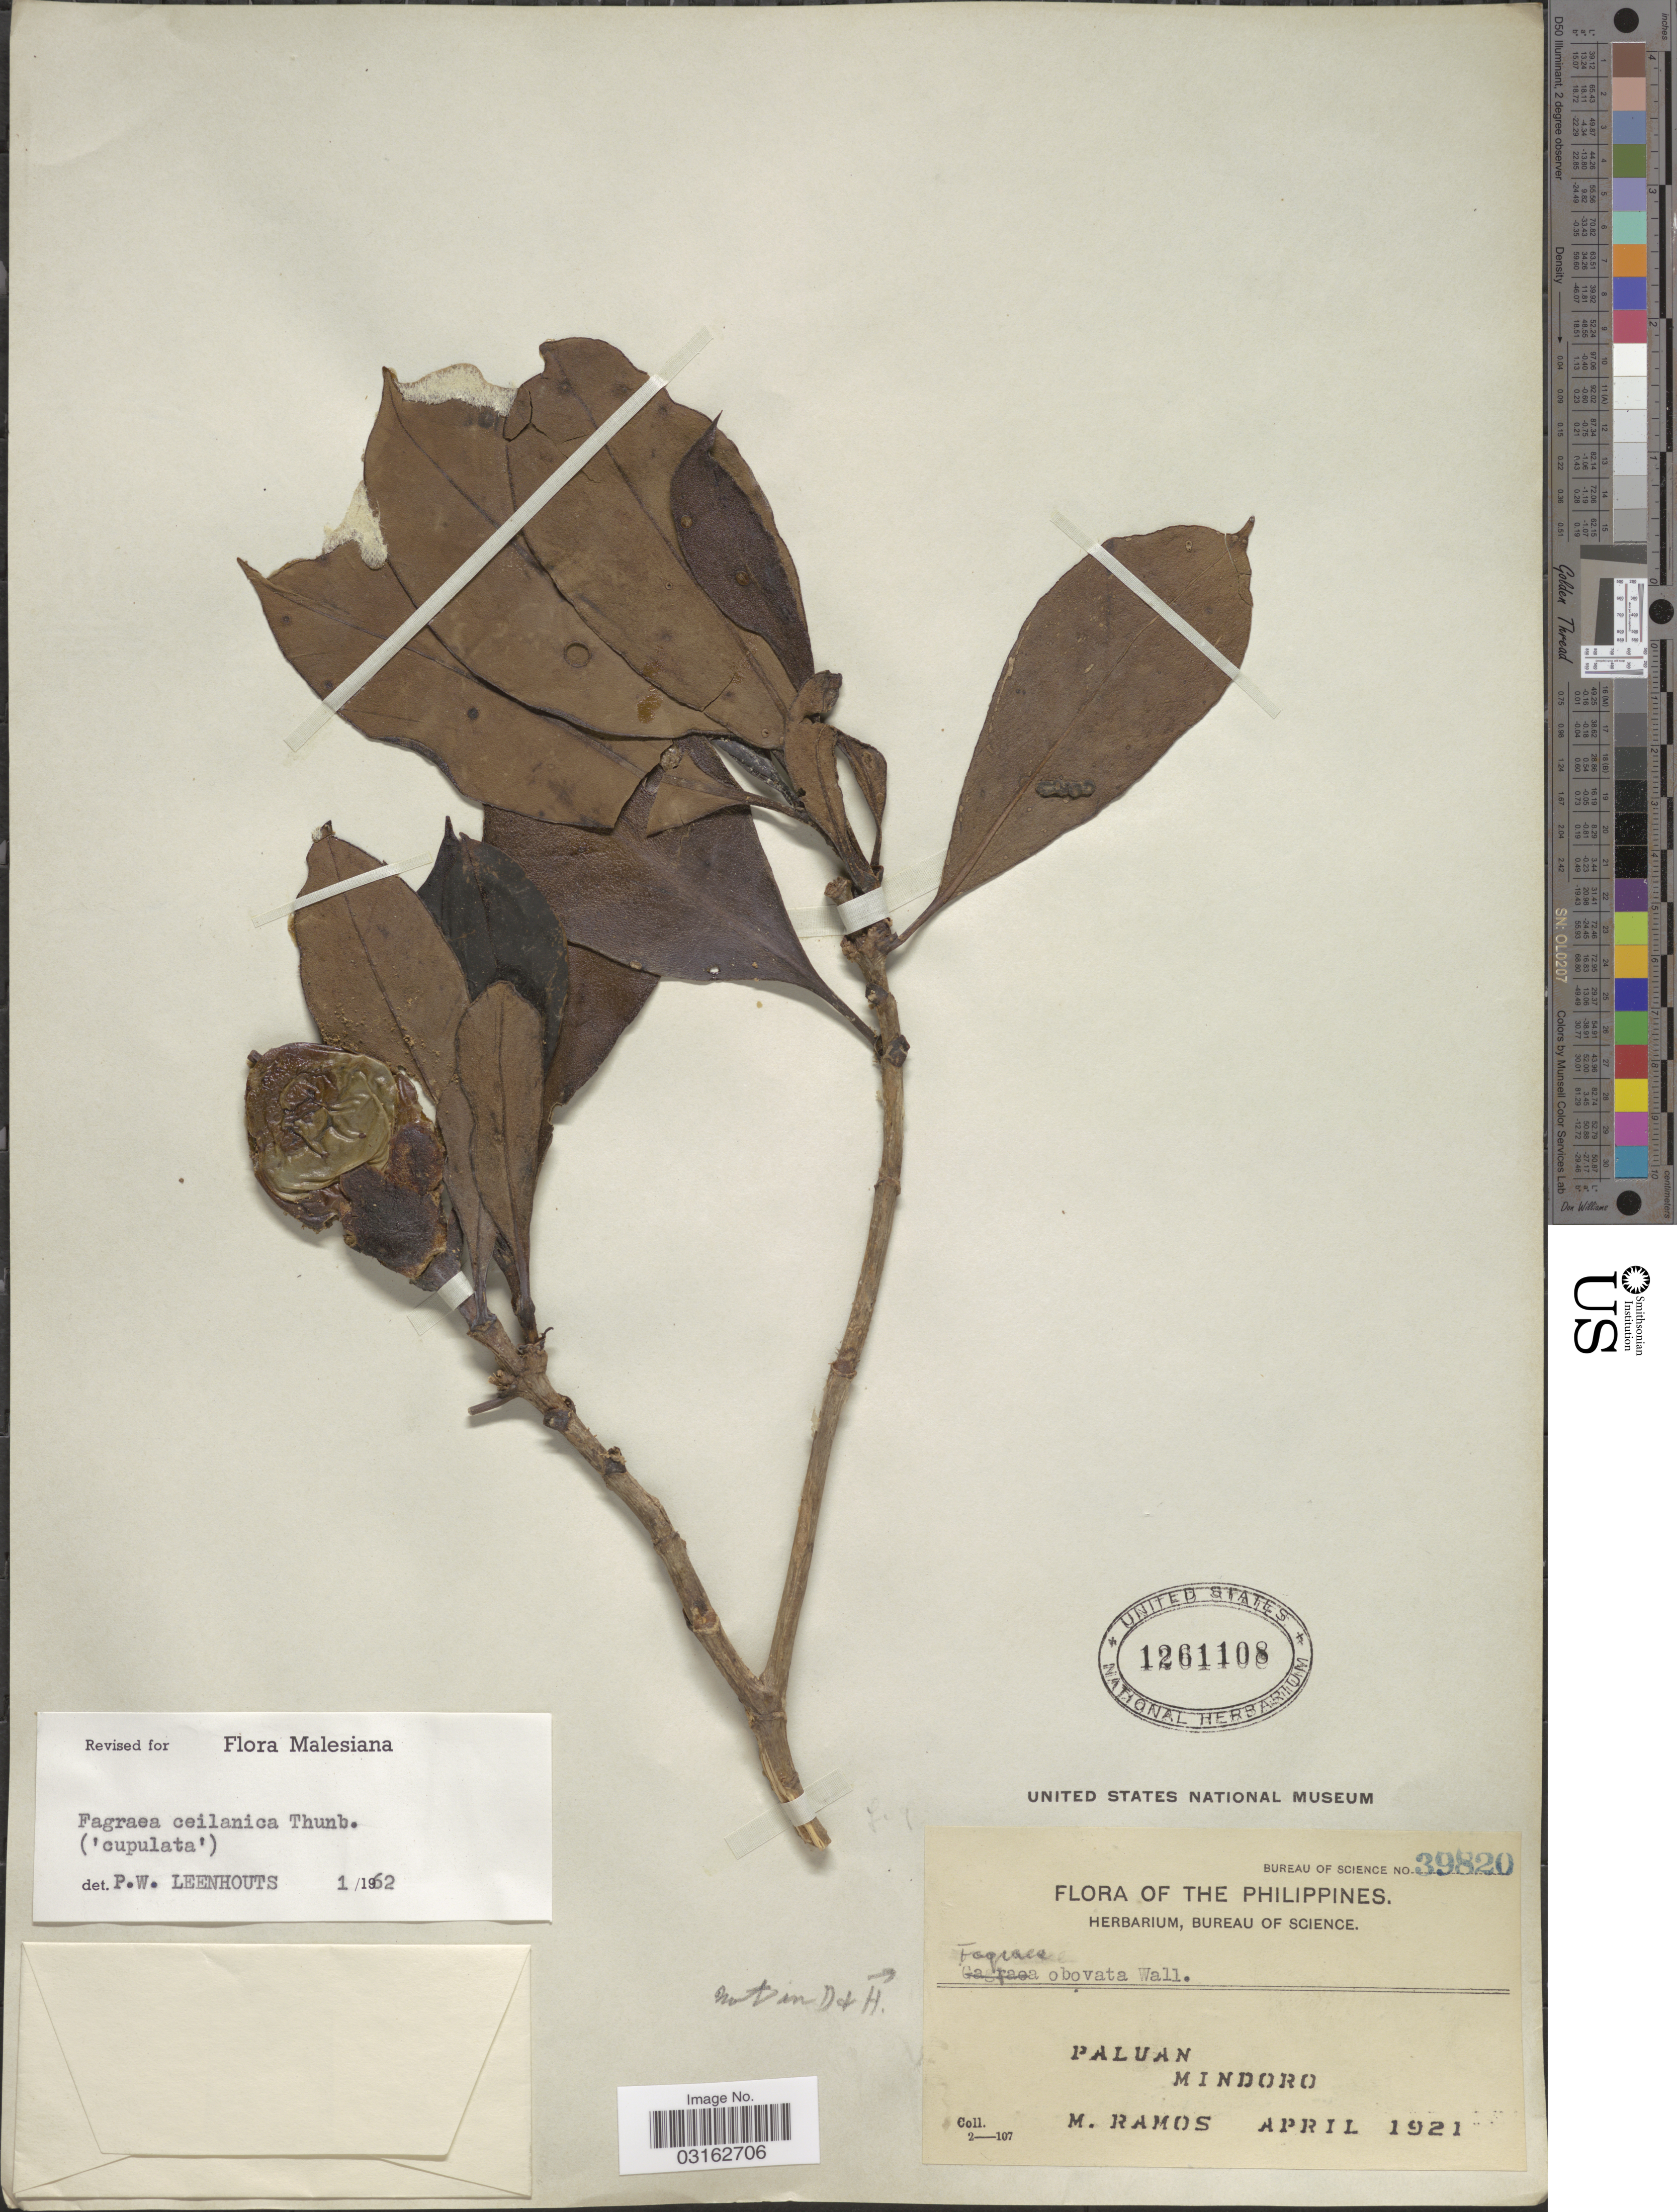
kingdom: Plantae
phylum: Tracheophyta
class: Magnoliopsida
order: Gentianales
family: Gentianaceae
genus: Fagraea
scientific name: Fagraea ceilanica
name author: Thunb.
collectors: M. Ramos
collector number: Bureau of Science 39820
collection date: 1921-04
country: Philippines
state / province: Mimaropa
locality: Paluan, Mindoro.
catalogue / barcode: US 1261108